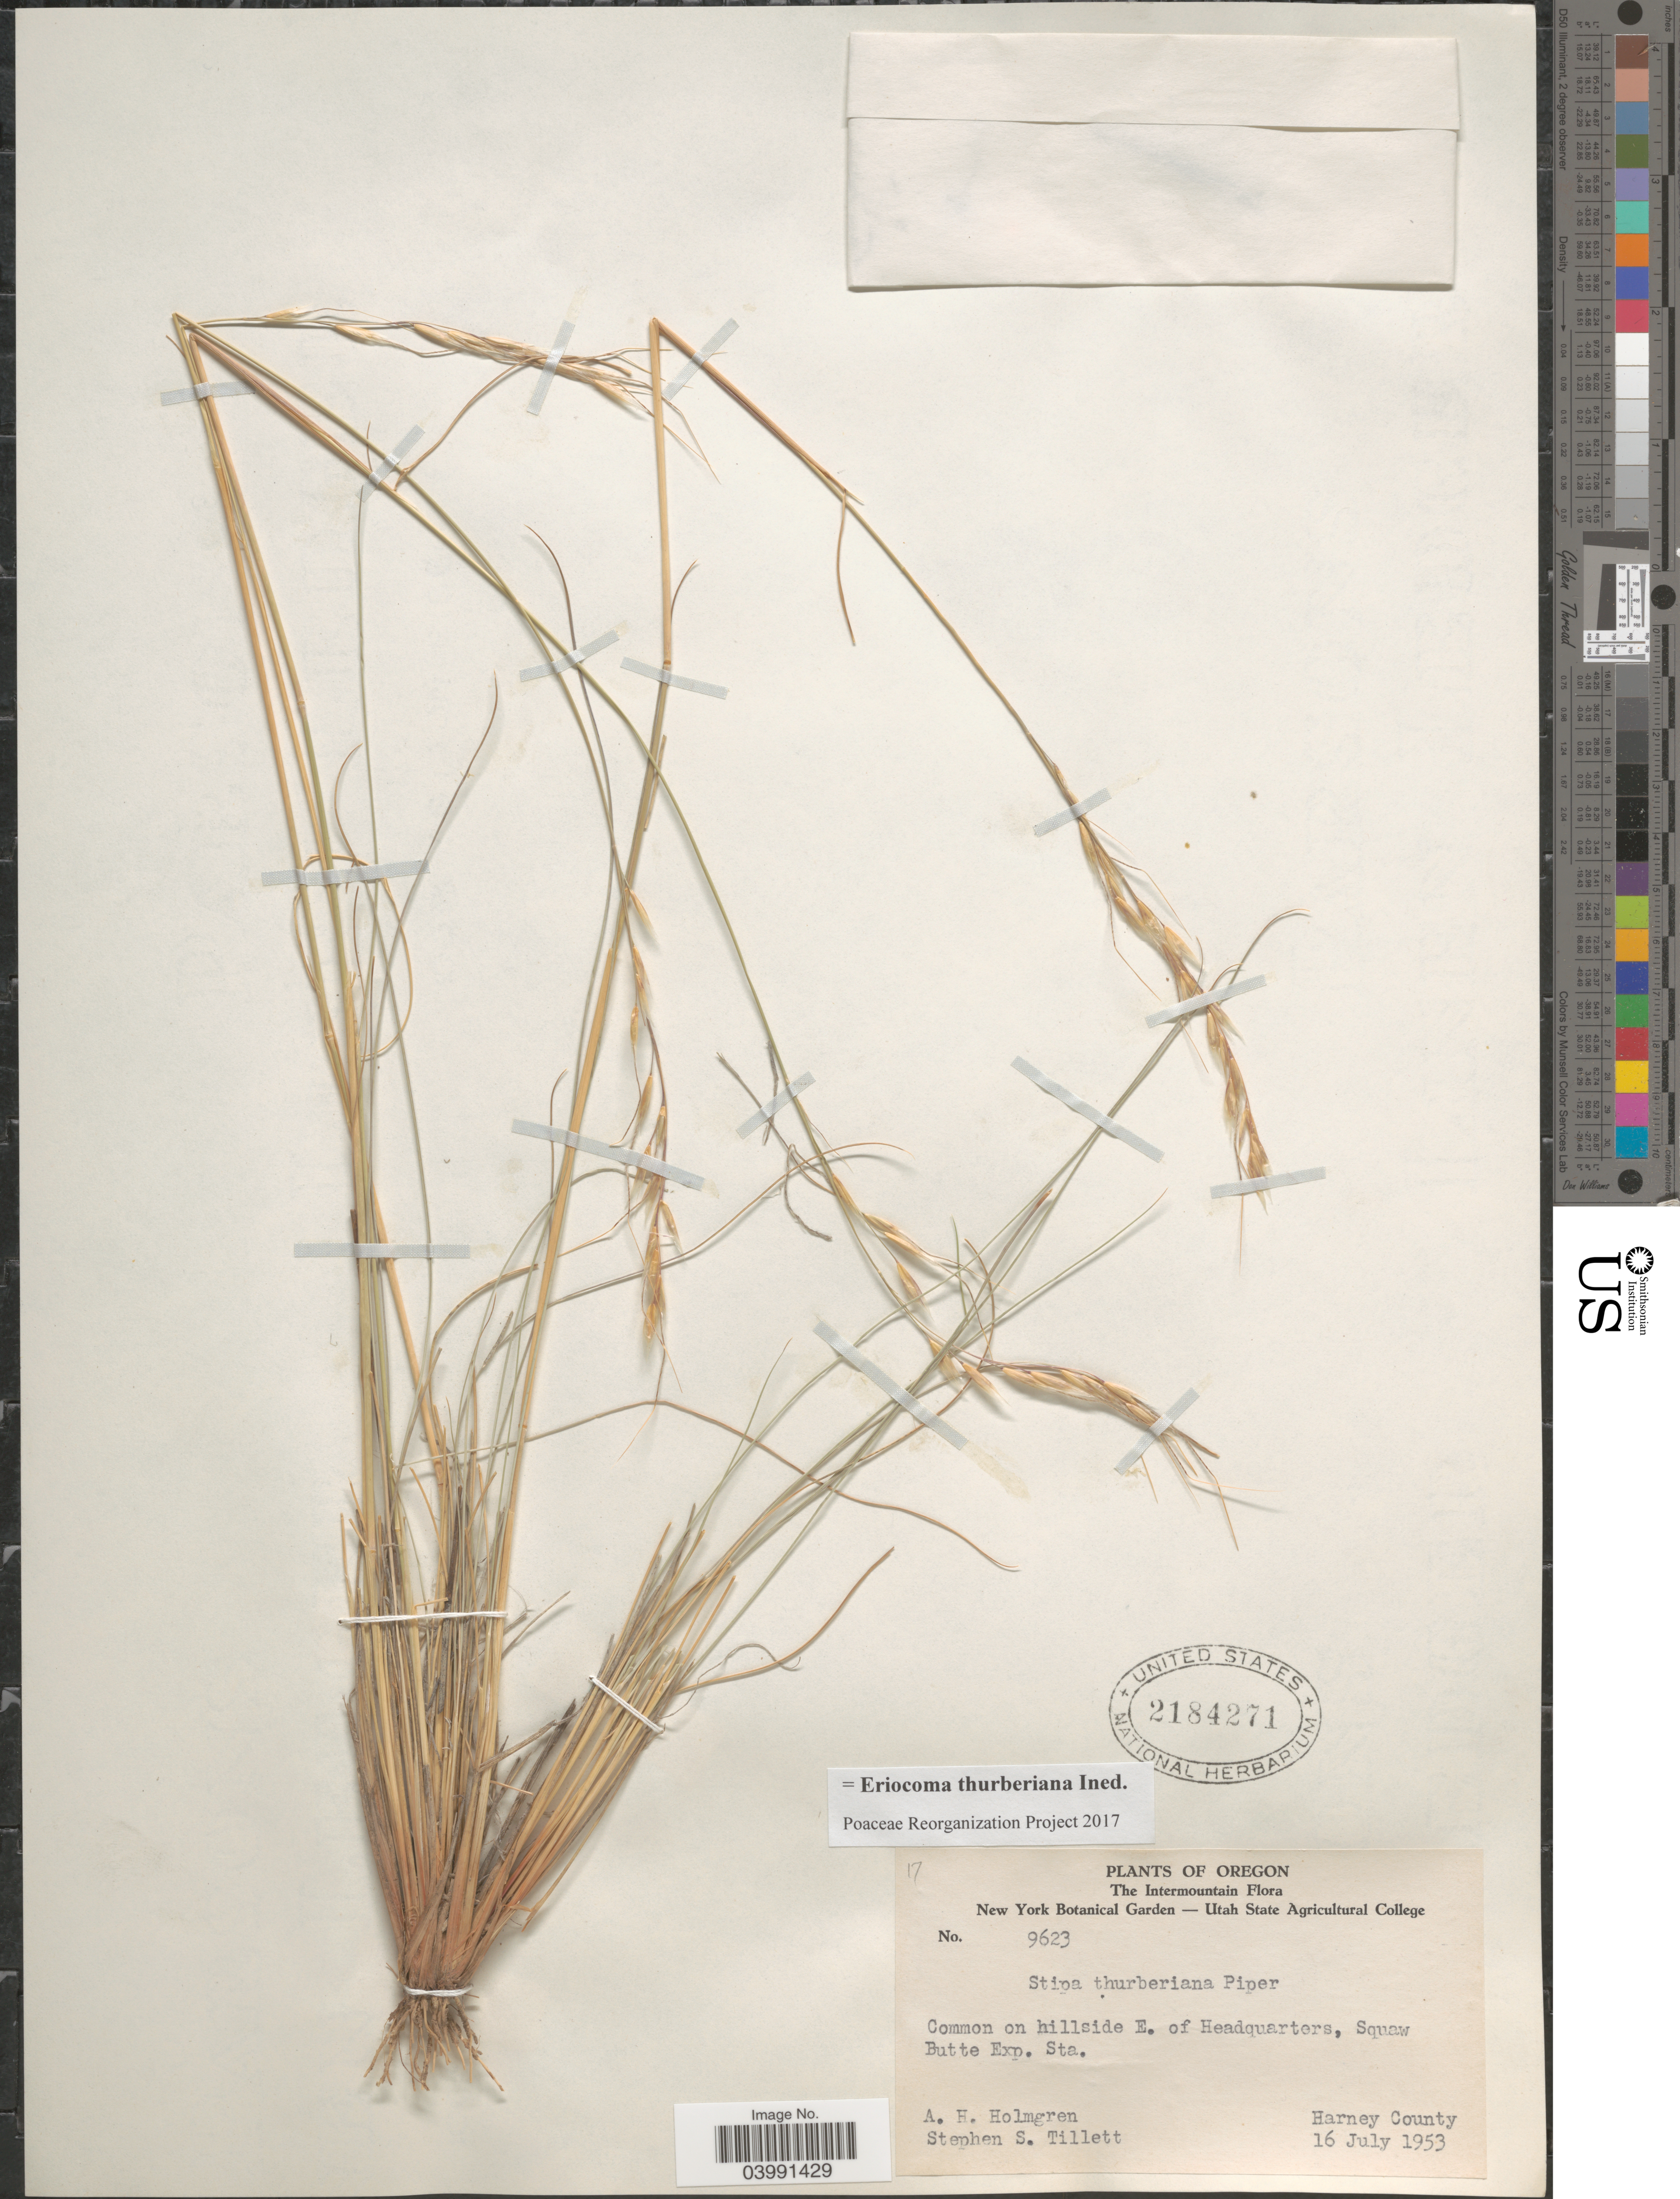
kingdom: Plantae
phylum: Tracheophyta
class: Liliopsida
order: Poales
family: Poaceae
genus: Eriocoma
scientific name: Eriocoma thurberiana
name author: (Piper) Romasch.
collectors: A. H. Holmgren & S. S. Tillett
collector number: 9623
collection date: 1953-07-16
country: United States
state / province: Oregon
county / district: Harney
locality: The Intermountain. On hillside E. of Headquarters, Squaw Butte Exp. Sta. Harney County.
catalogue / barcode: US 2184271